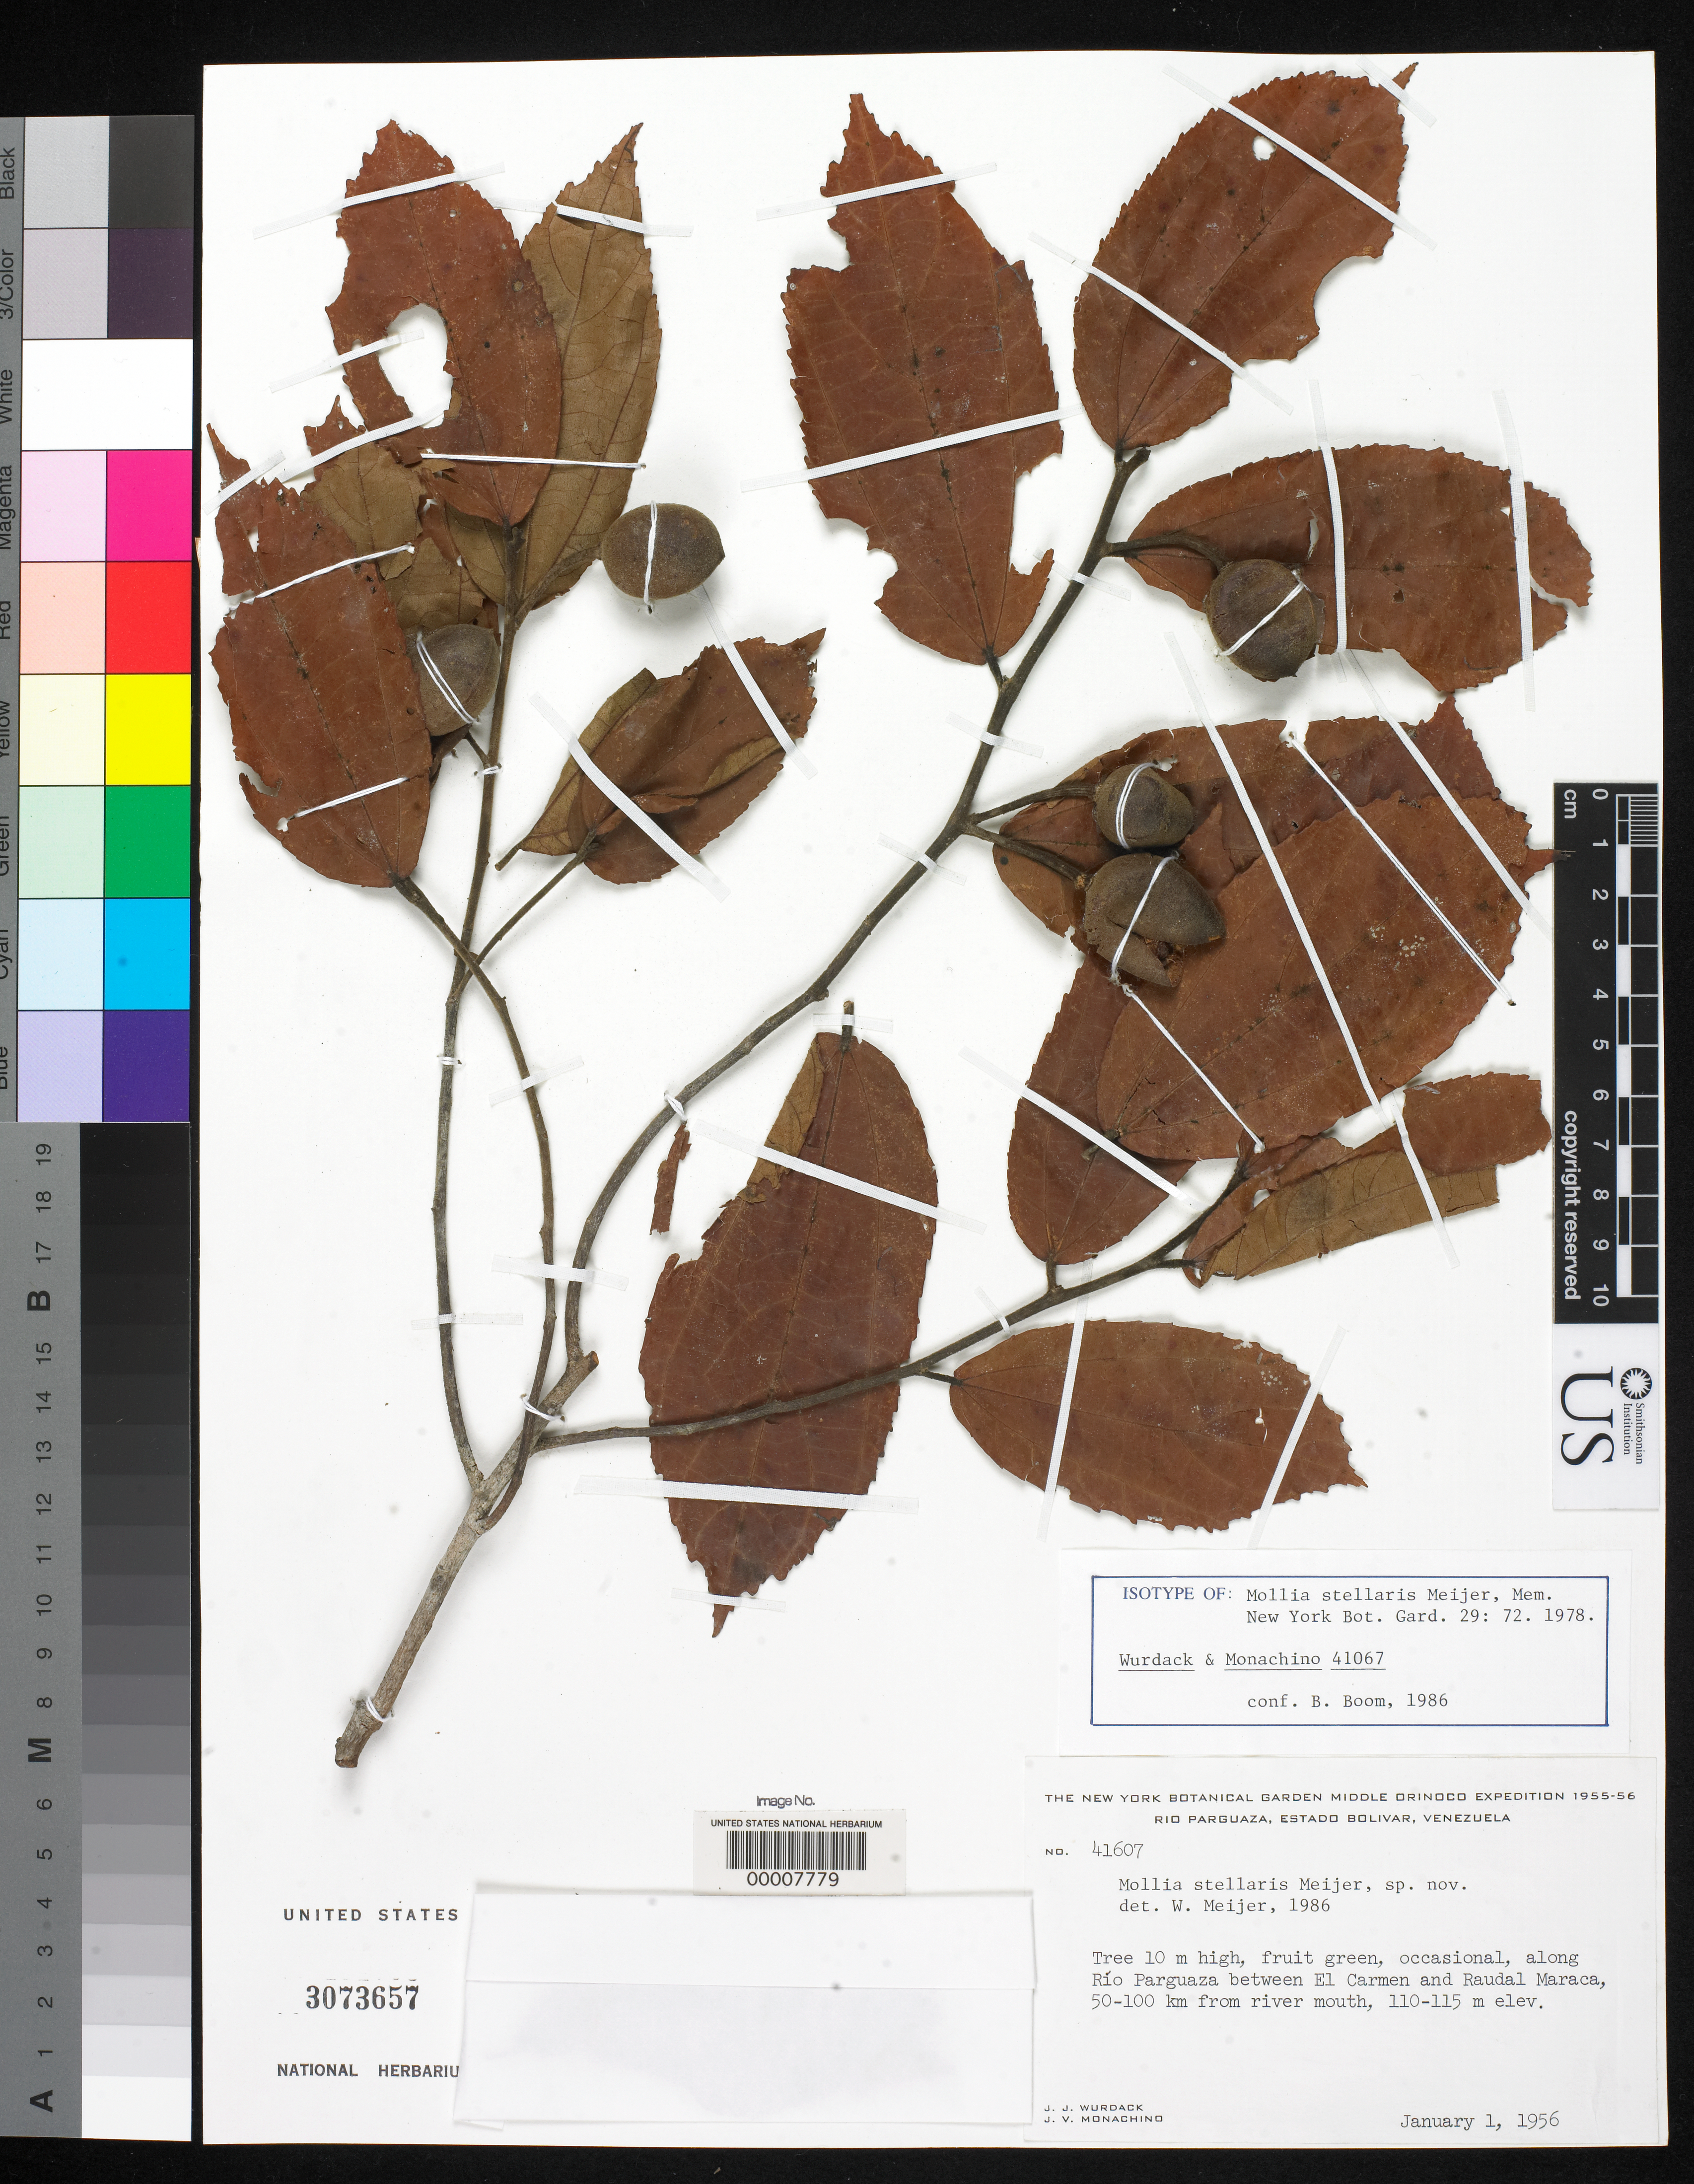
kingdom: Plantae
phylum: Tracheophyta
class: Magnoliopsida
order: Malvales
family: Malvaceae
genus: Mollia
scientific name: Mollia stellaris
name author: Meijer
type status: Isotype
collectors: J. J. Wurdack & J. V. Monachino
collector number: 41607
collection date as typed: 01 Jan 1956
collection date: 1956-01-01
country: Venezuela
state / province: Bolivar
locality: Rio Parguaza, between Elcarmen and Raudel Maraca.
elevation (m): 110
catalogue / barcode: US 3073657